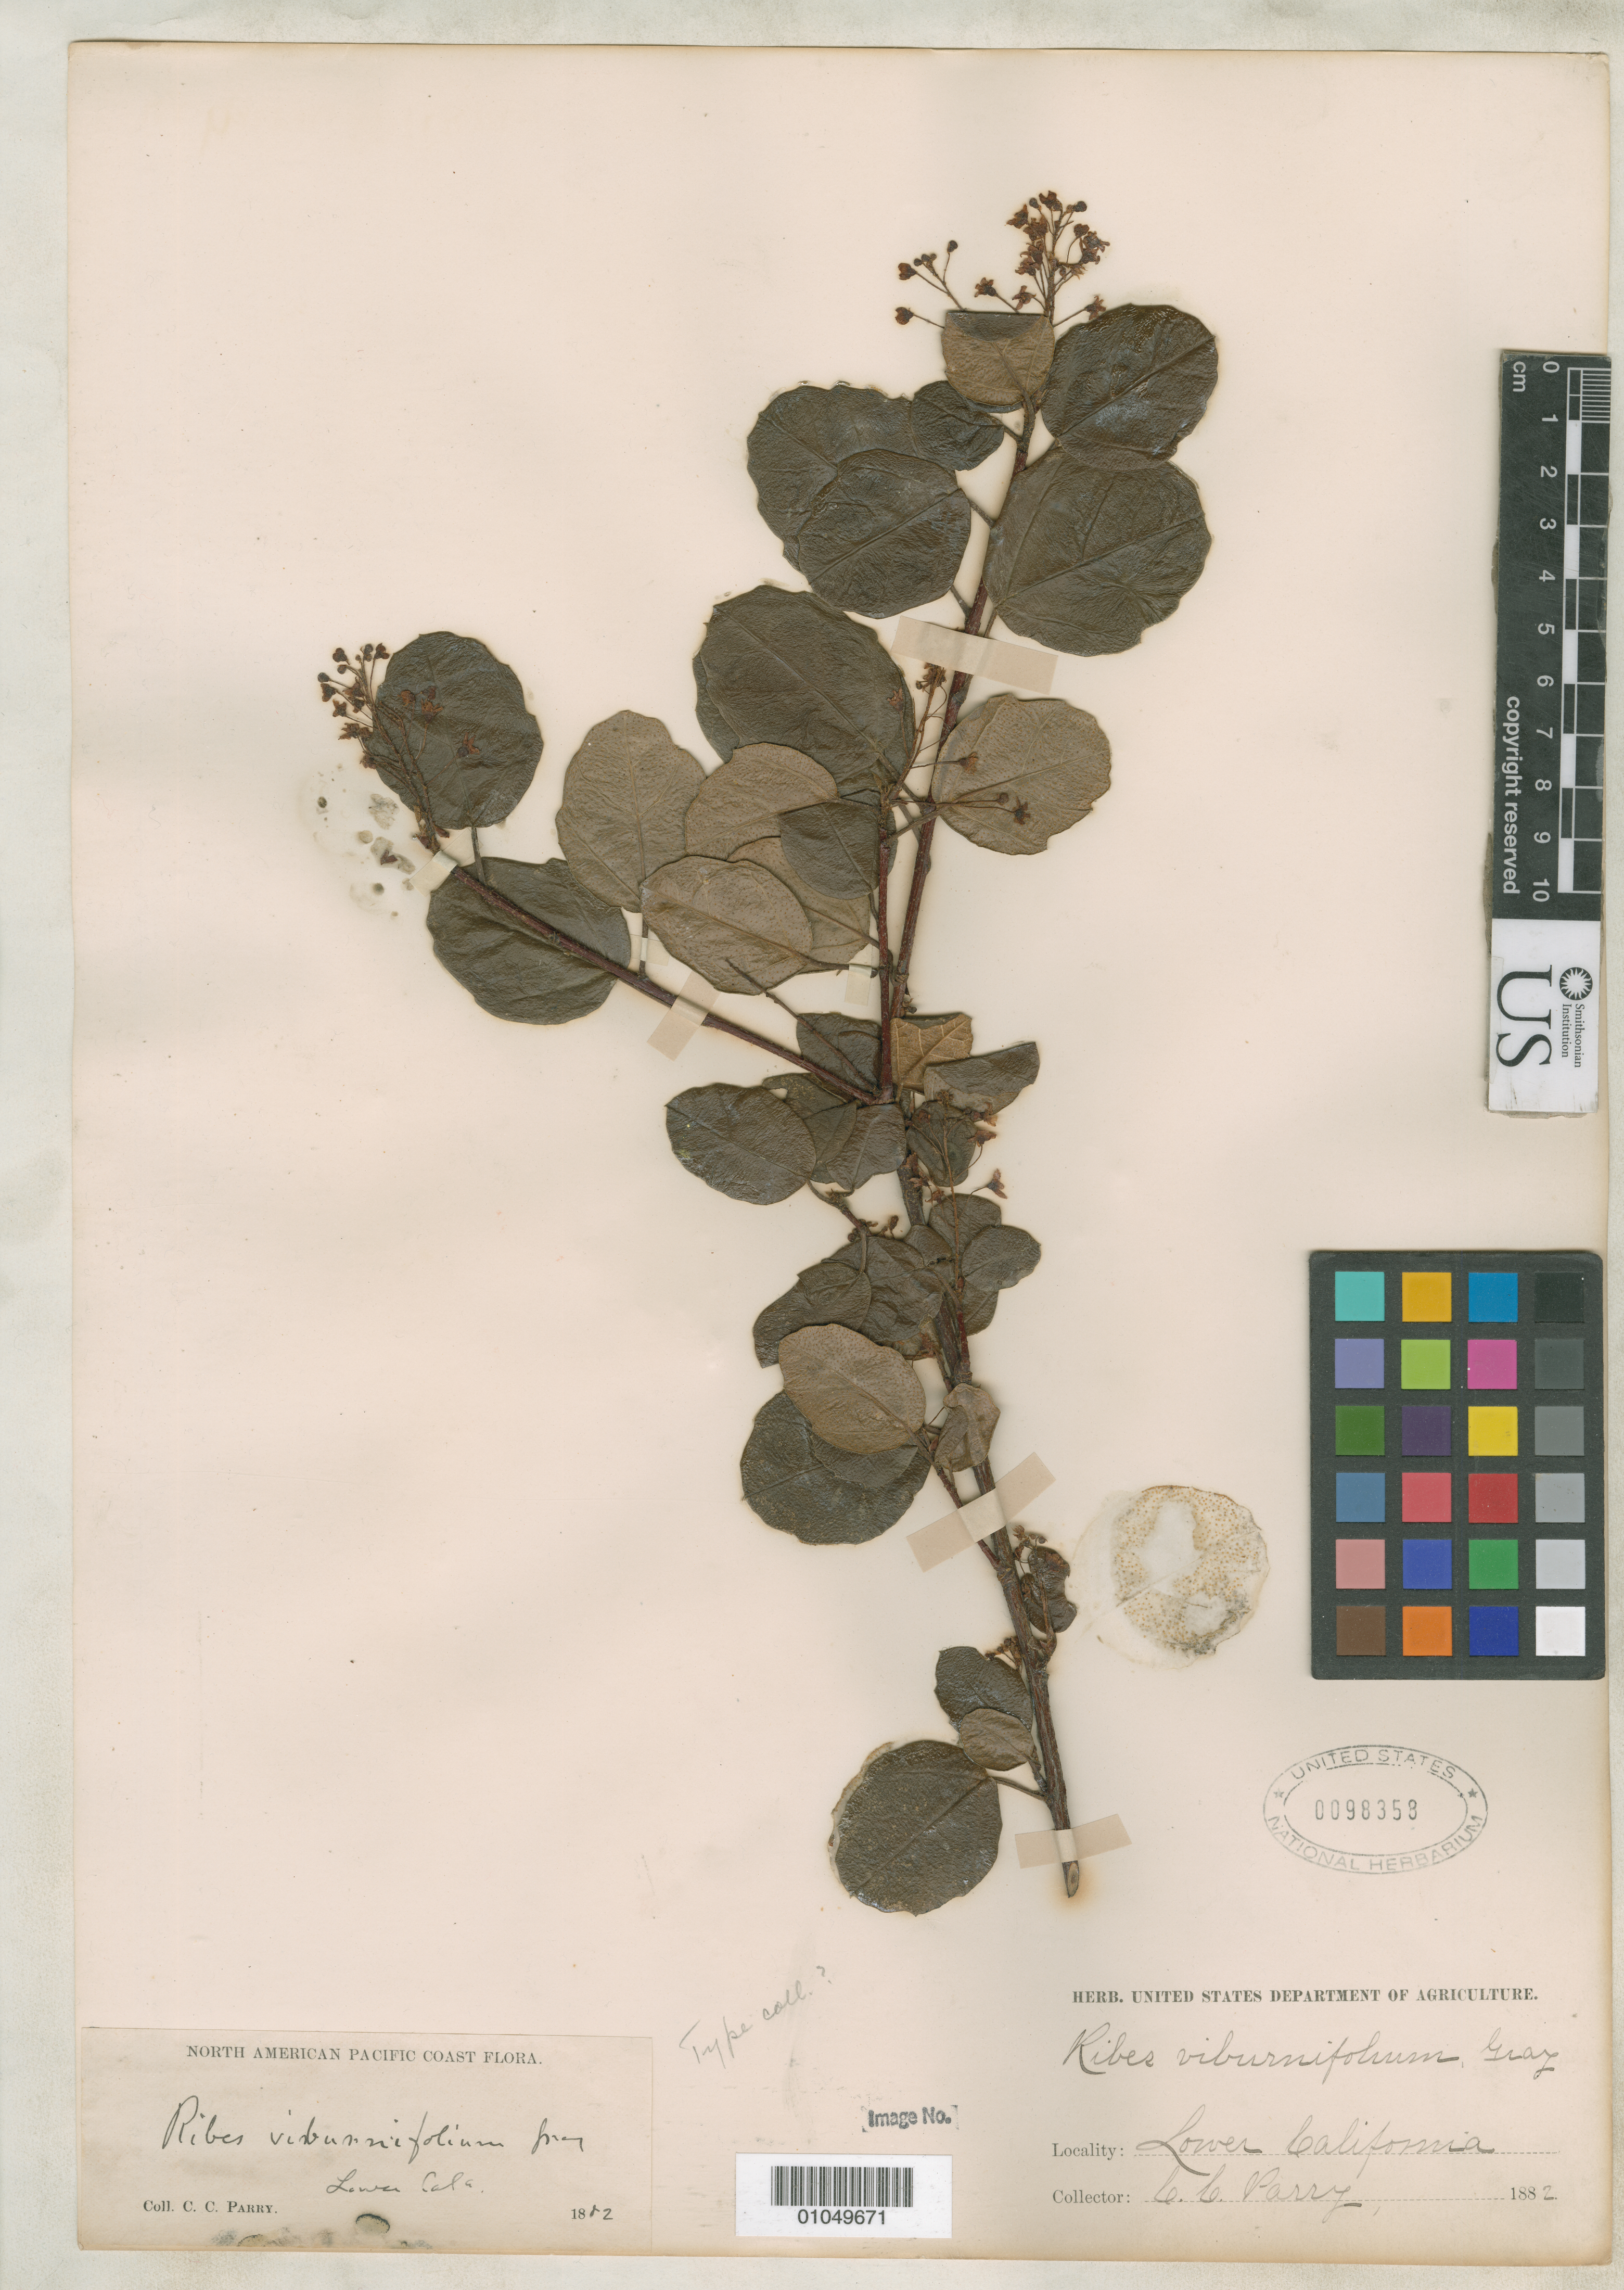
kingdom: Plantae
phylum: Tracheophyta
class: Magnoliopsida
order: Saxifragales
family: Grossulariaceae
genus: Ribes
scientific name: Ribes viburnifolium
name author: A. Gray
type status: Possible Syntype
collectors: C. C. Parry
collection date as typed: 1882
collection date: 1882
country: Mexico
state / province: Baja California Norte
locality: Lower California.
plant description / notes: Protologue, "Northern part of Lower California, near All Saints Bay, Parry, Pringle, and Marcus Jones, April, 1882".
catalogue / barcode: US 98358